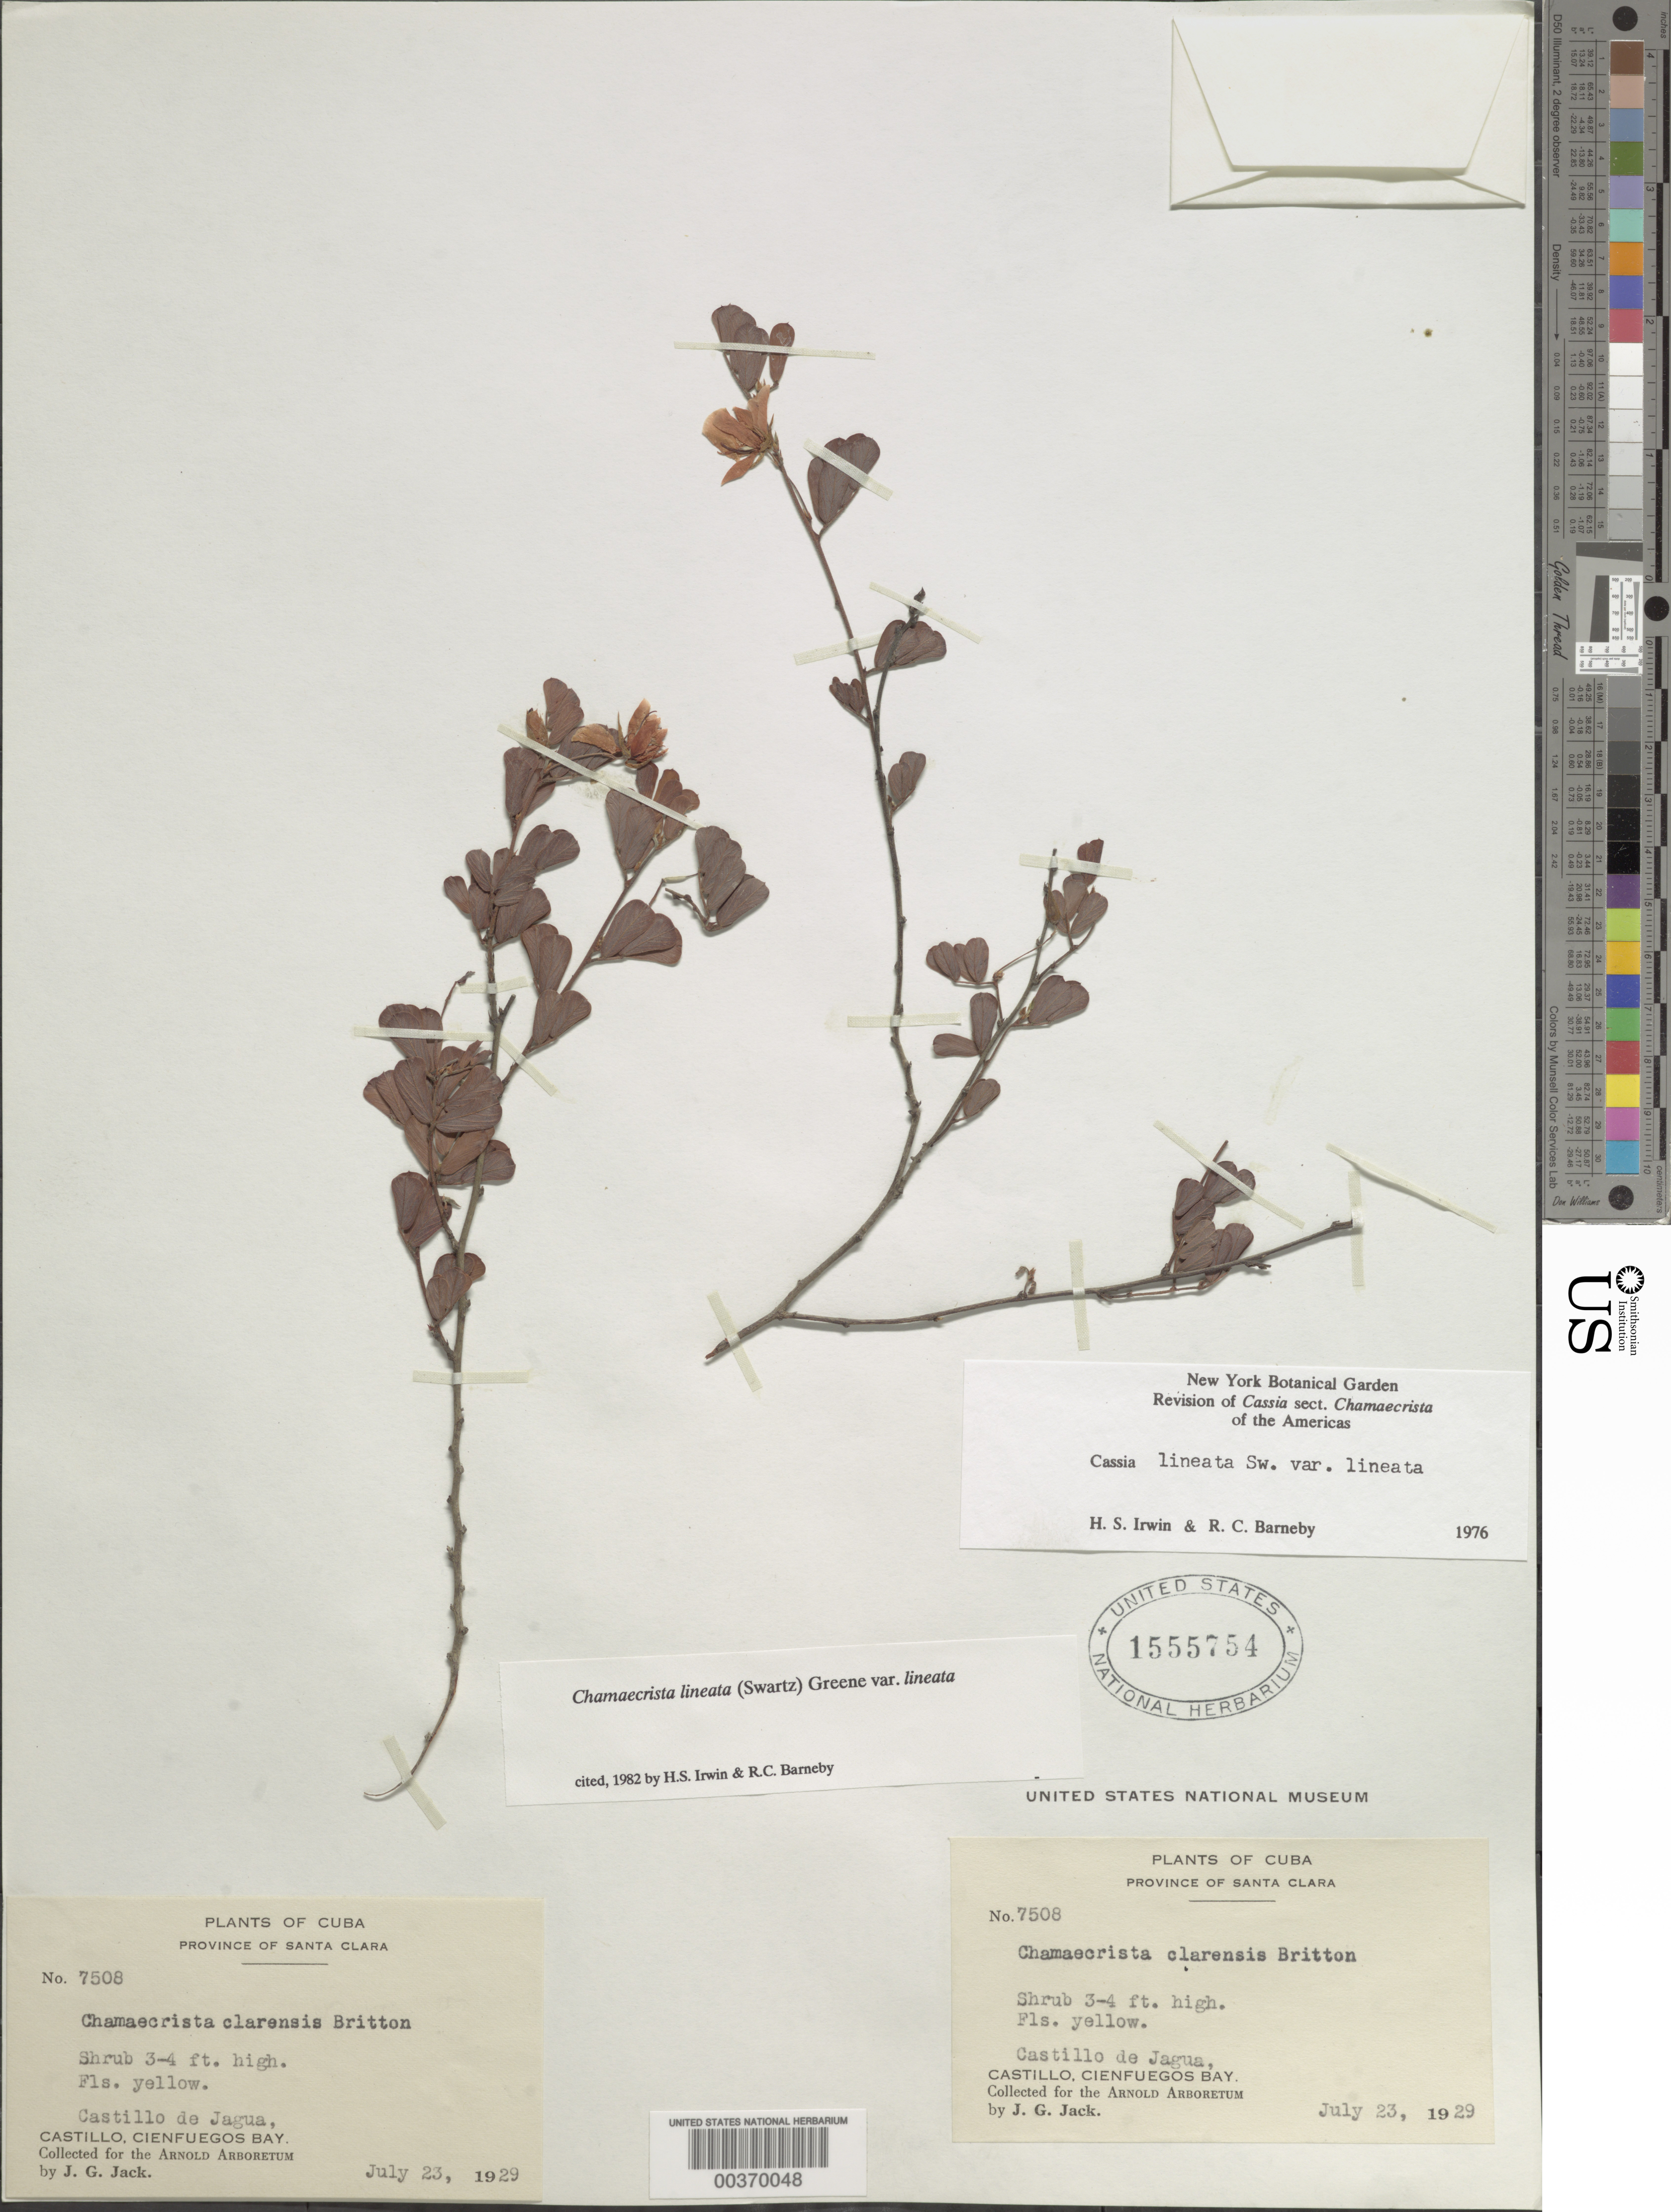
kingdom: Plantae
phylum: Tracheophyta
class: Magnoliopsida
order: Fabales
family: Fabaceae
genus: Chamaecrista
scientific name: Chamaecrista lineata var. lineata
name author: (Sw.) Greene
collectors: J. G. Jack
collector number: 7508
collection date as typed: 23 Jul 1929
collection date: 1929-07-23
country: Cuba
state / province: Las Villas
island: Greater Antilles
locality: Castillo, cienfuegos bay; castillo de jagua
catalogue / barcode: US 1555754